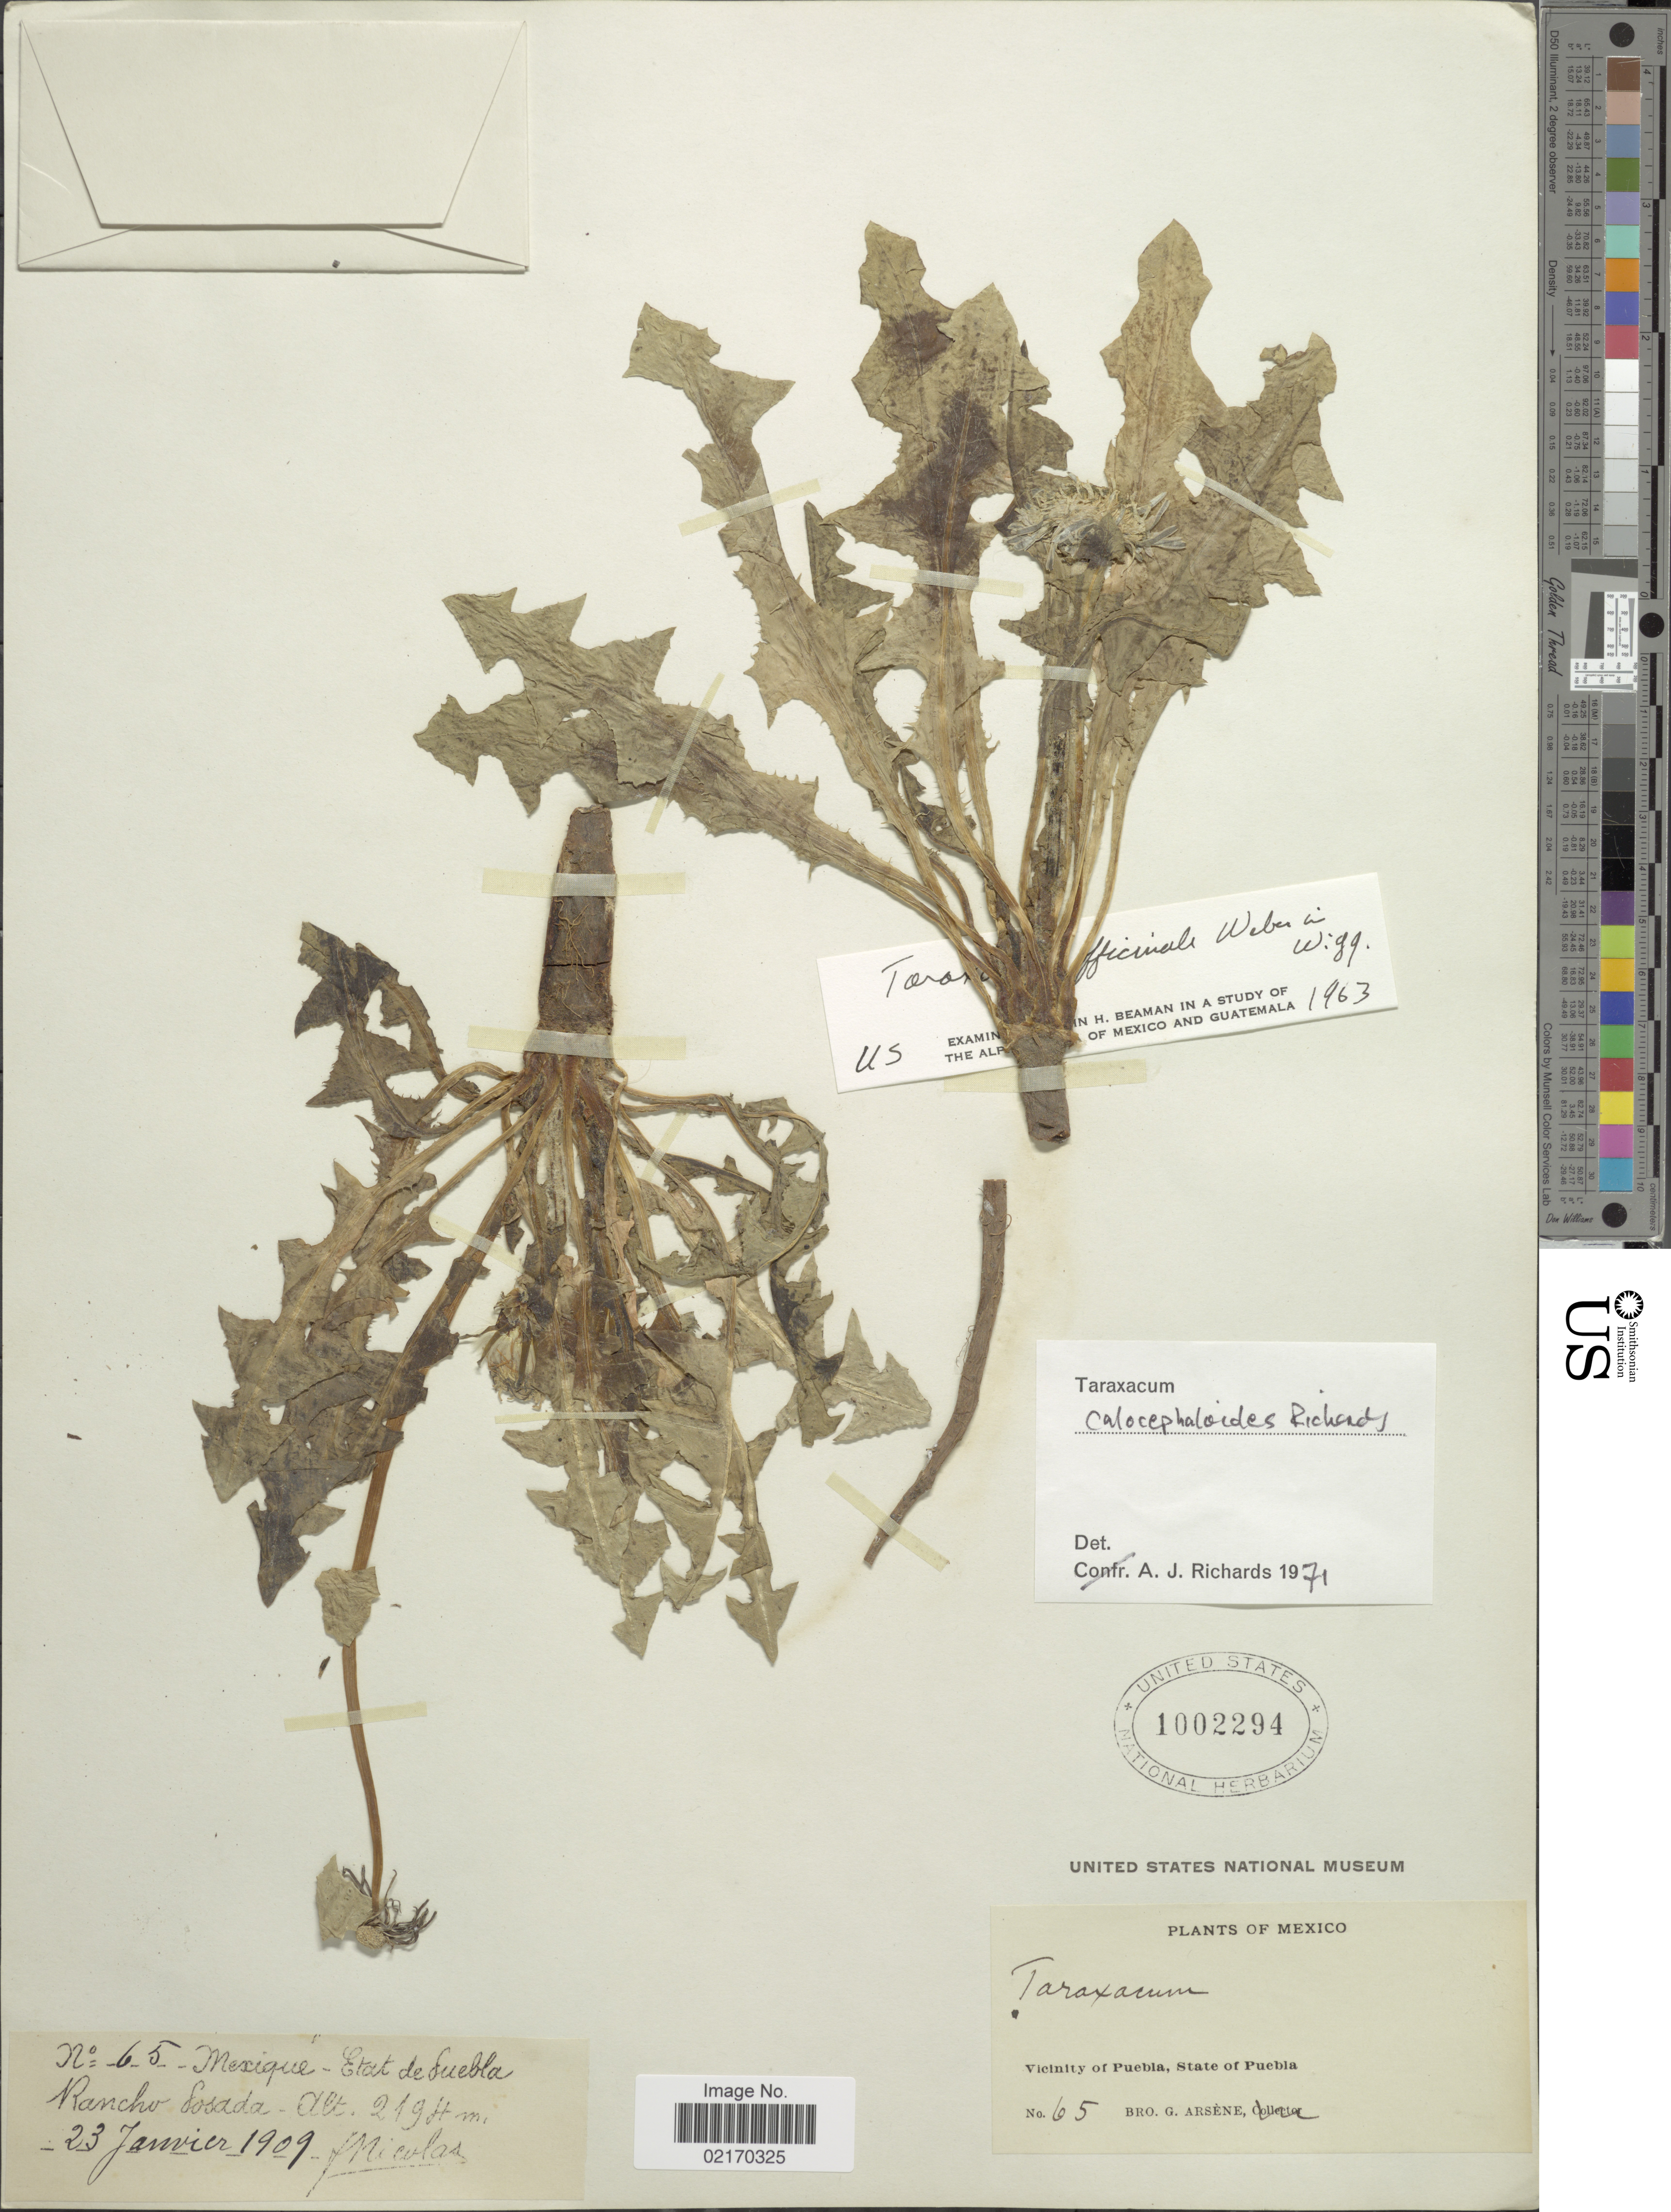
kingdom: Plantae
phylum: Tracheophyta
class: Magnoliopsida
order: Asterales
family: Asteraceae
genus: Taraxacum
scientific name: Taraxacum calocephaloides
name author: A.J. Richards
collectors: Bro. G. Arsène & F. Nicolas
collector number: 65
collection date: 1909-01-23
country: Mexico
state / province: Puebla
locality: State of Puebla. Rancho Posada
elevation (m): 2194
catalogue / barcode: US 1002294